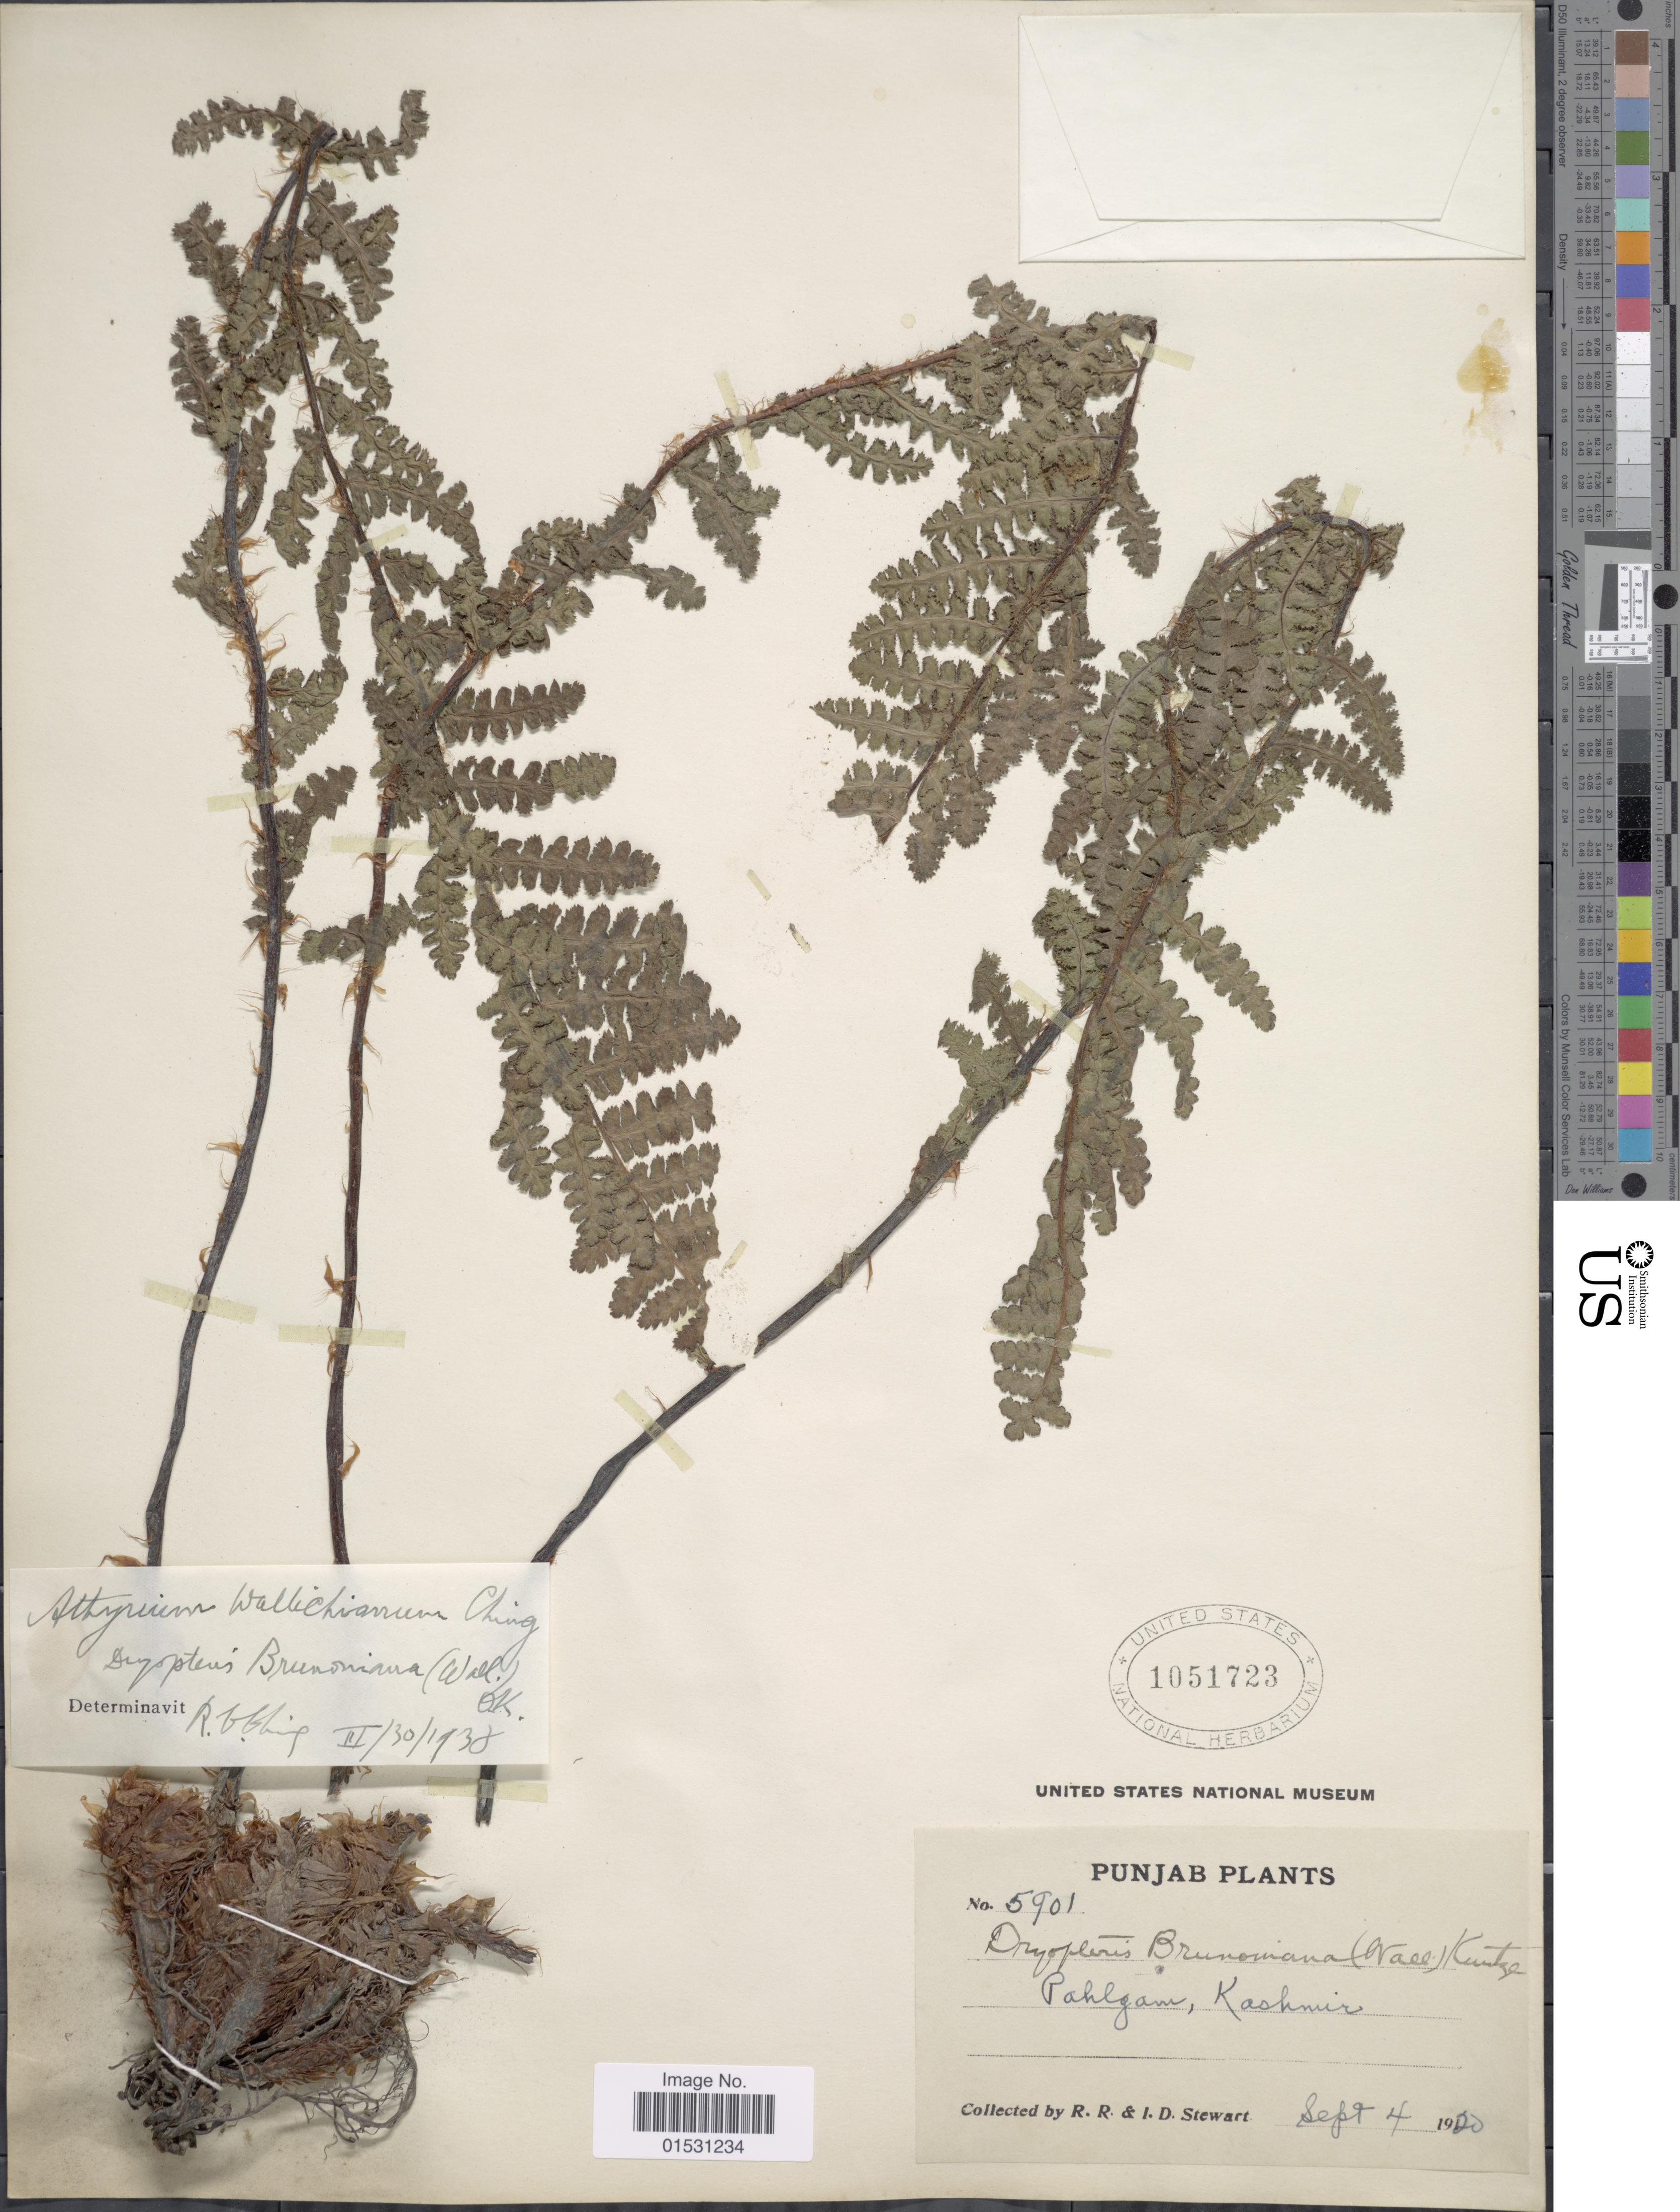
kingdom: Plantae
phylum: Tracheophyta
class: Polypodiopsida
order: Polypodiales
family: Athyriaceae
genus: Athyrium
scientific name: Athyrium wallickianum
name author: Ching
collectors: R. R. Stewart & I. Stewart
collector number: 5901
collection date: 1920-09-04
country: India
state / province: Punjab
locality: Pahlgam, Kashmir.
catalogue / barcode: US 1051723